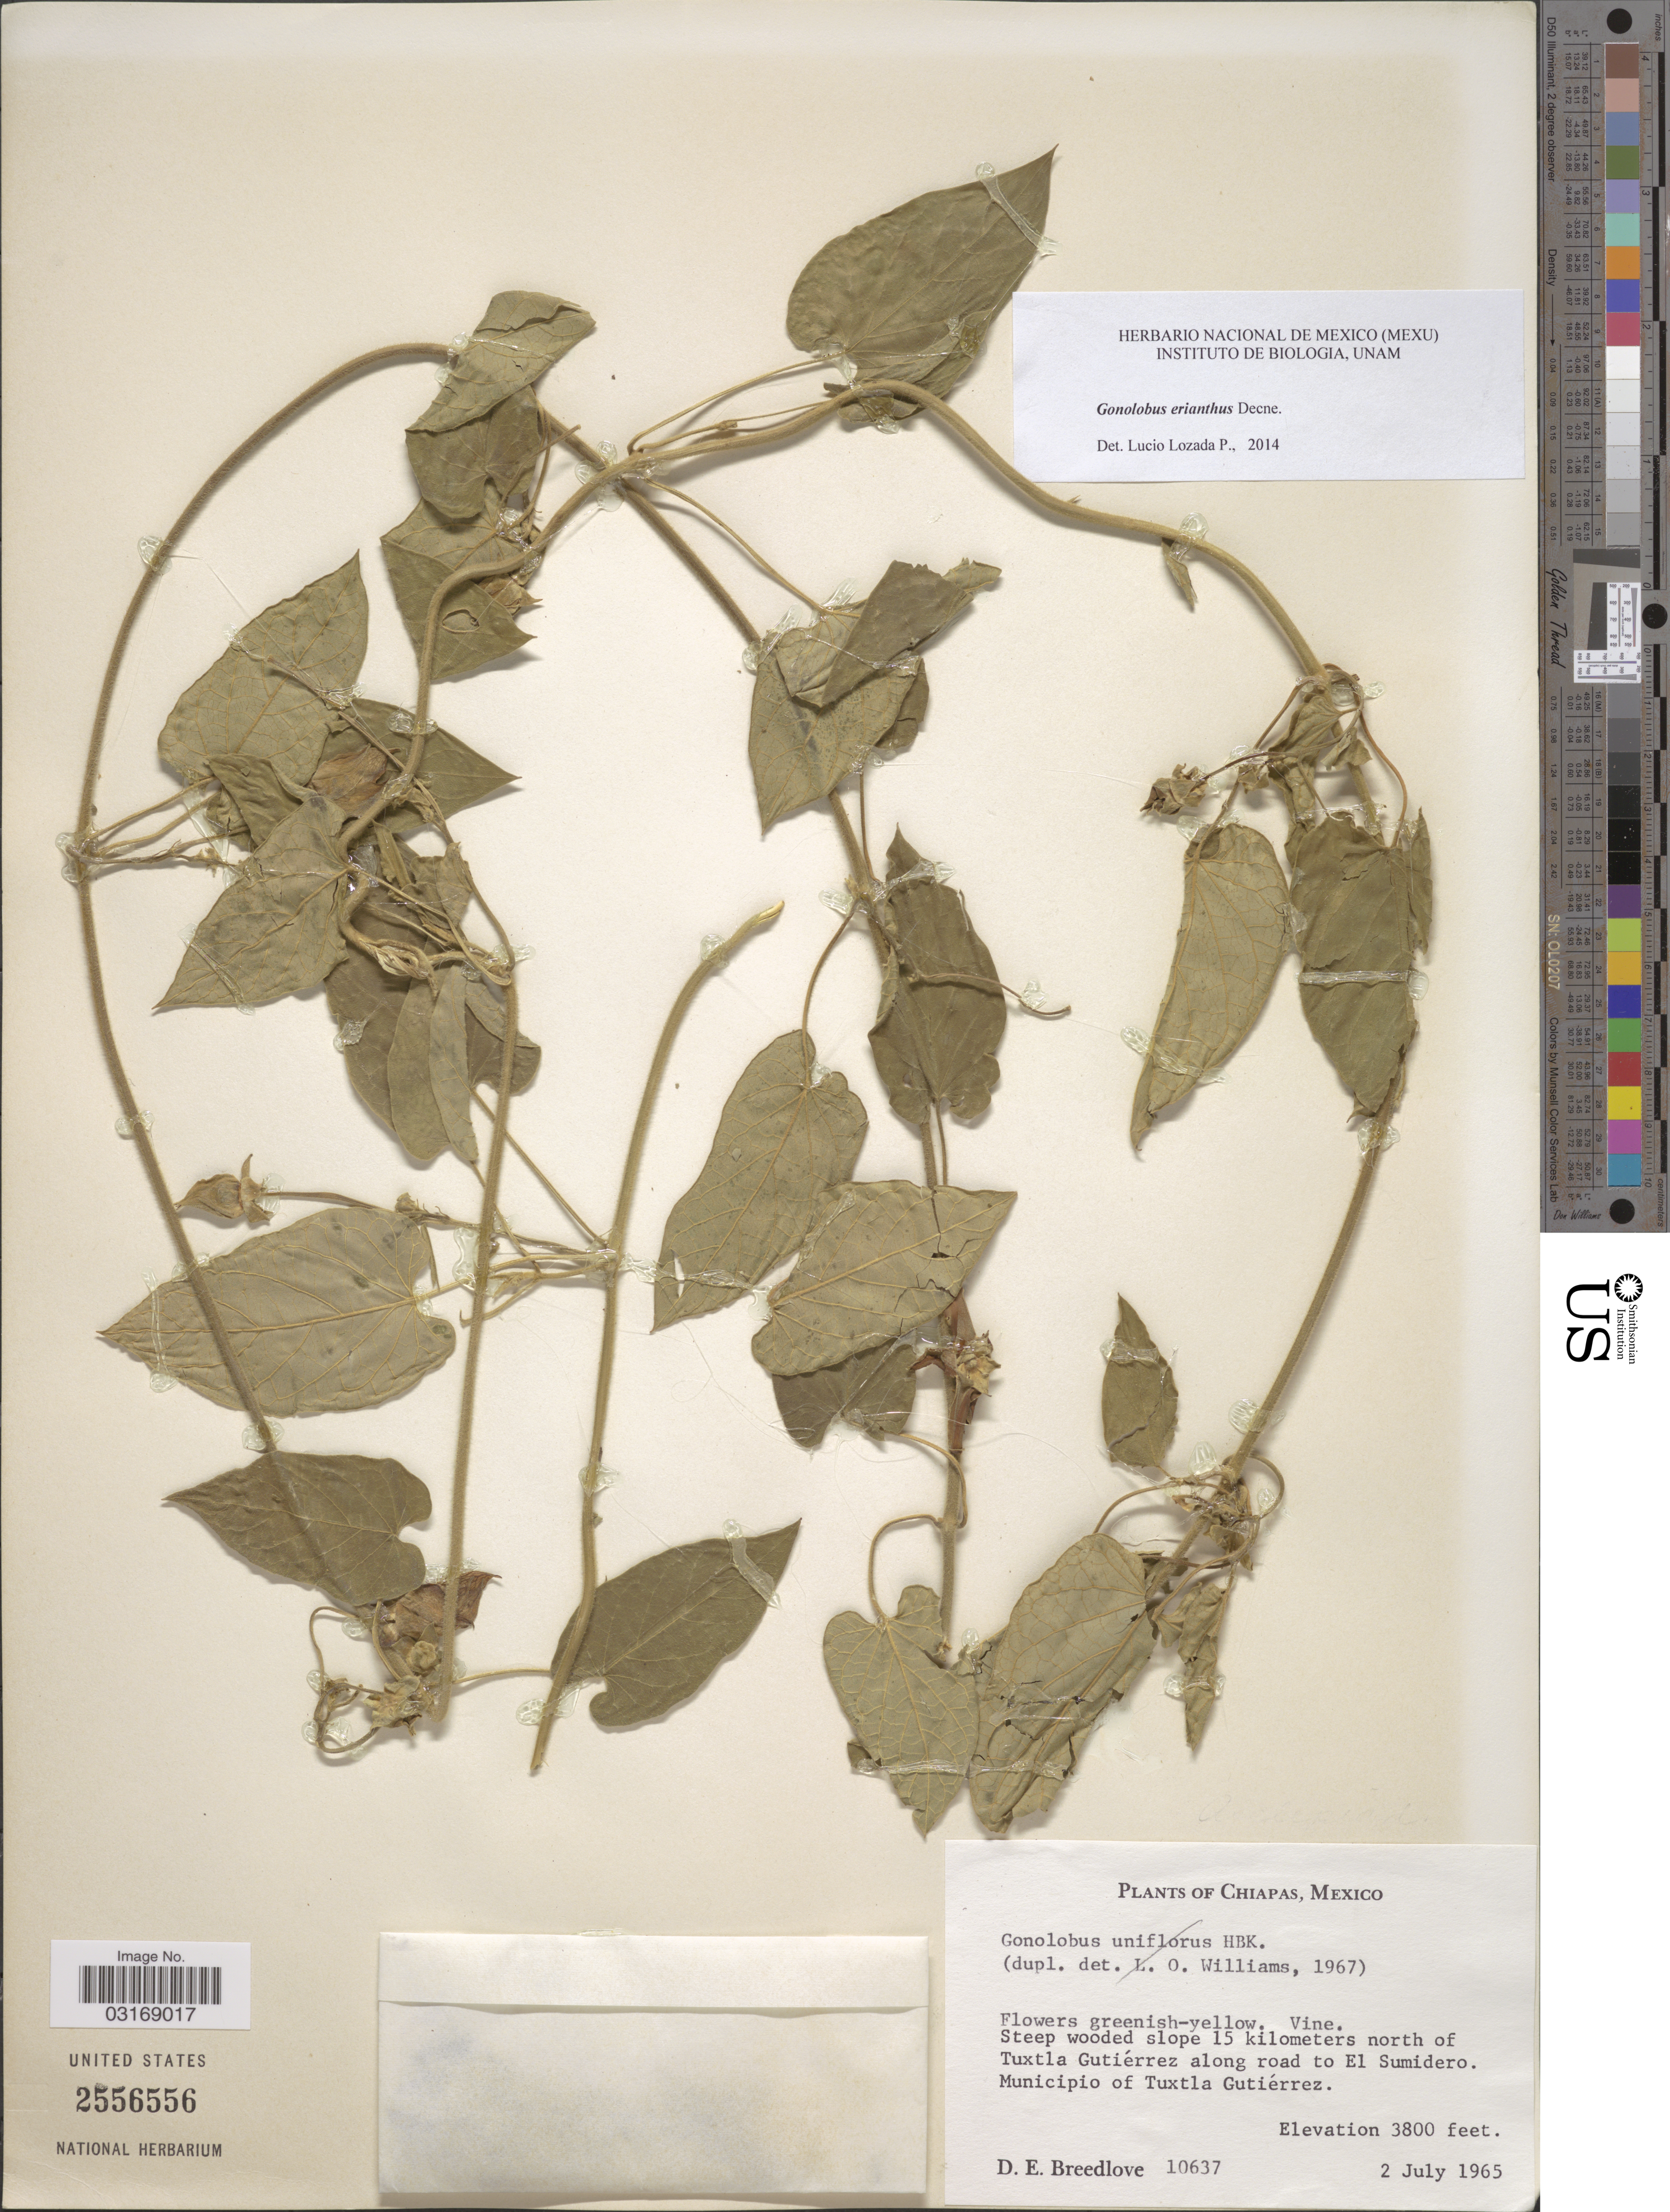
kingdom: Plantae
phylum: Tracheophyta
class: Magnoliopsida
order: Gentianales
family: Apocynaceae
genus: Gonolobus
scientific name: Gonolobus erianthus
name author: Decne.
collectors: D. E. Breedlove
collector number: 10637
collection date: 1965-07-02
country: Mexico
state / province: Chiapas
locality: Steep wooded slope 15 kilomters north of Tuxtla Gutiérrez along road to El Sumidero. Municipio of Tuxtla Gutiérrez.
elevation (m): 1158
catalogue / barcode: US 2556556